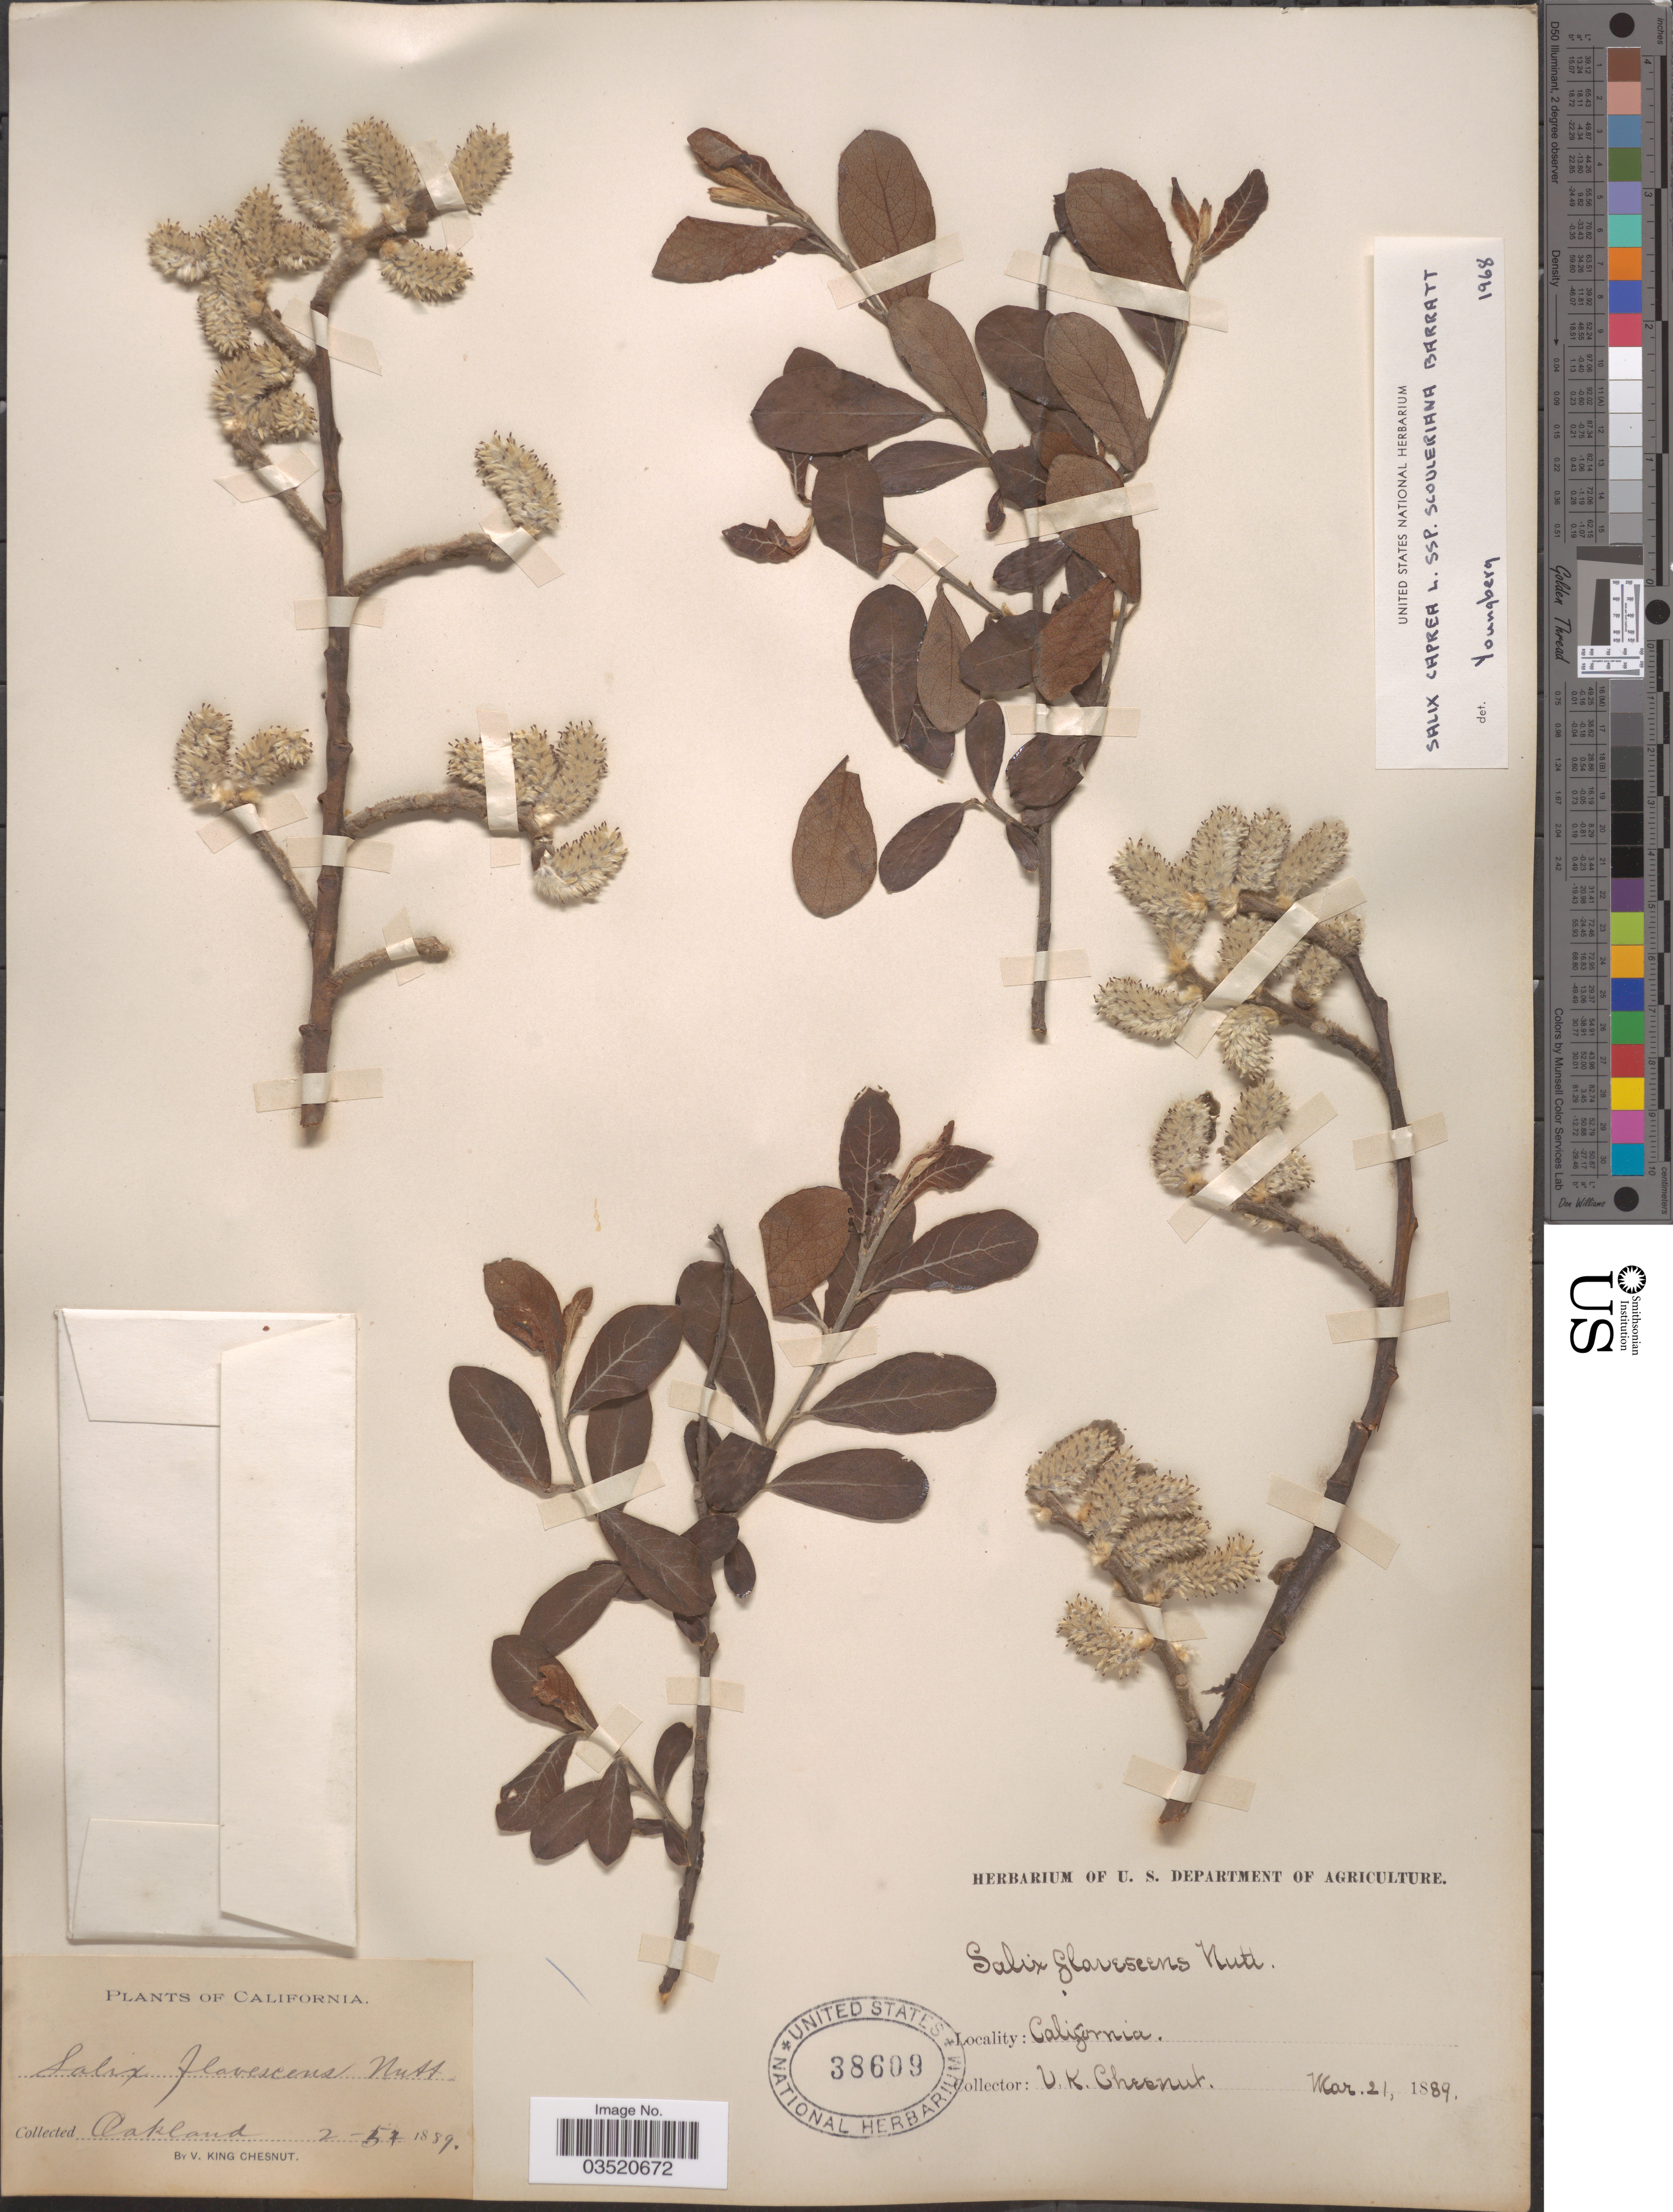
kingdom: Plantae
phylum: Tracheophyta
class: Magnoliopsida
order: Malpighiales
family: Salicaceae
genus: Salix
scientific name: Salix scouleriana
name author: Barratt ex Hook.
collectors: V. Chesnut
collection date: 1889-02-05/1889-03-21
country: United States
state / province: California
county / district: Alameda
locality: Oakland.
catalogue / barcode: US 38609